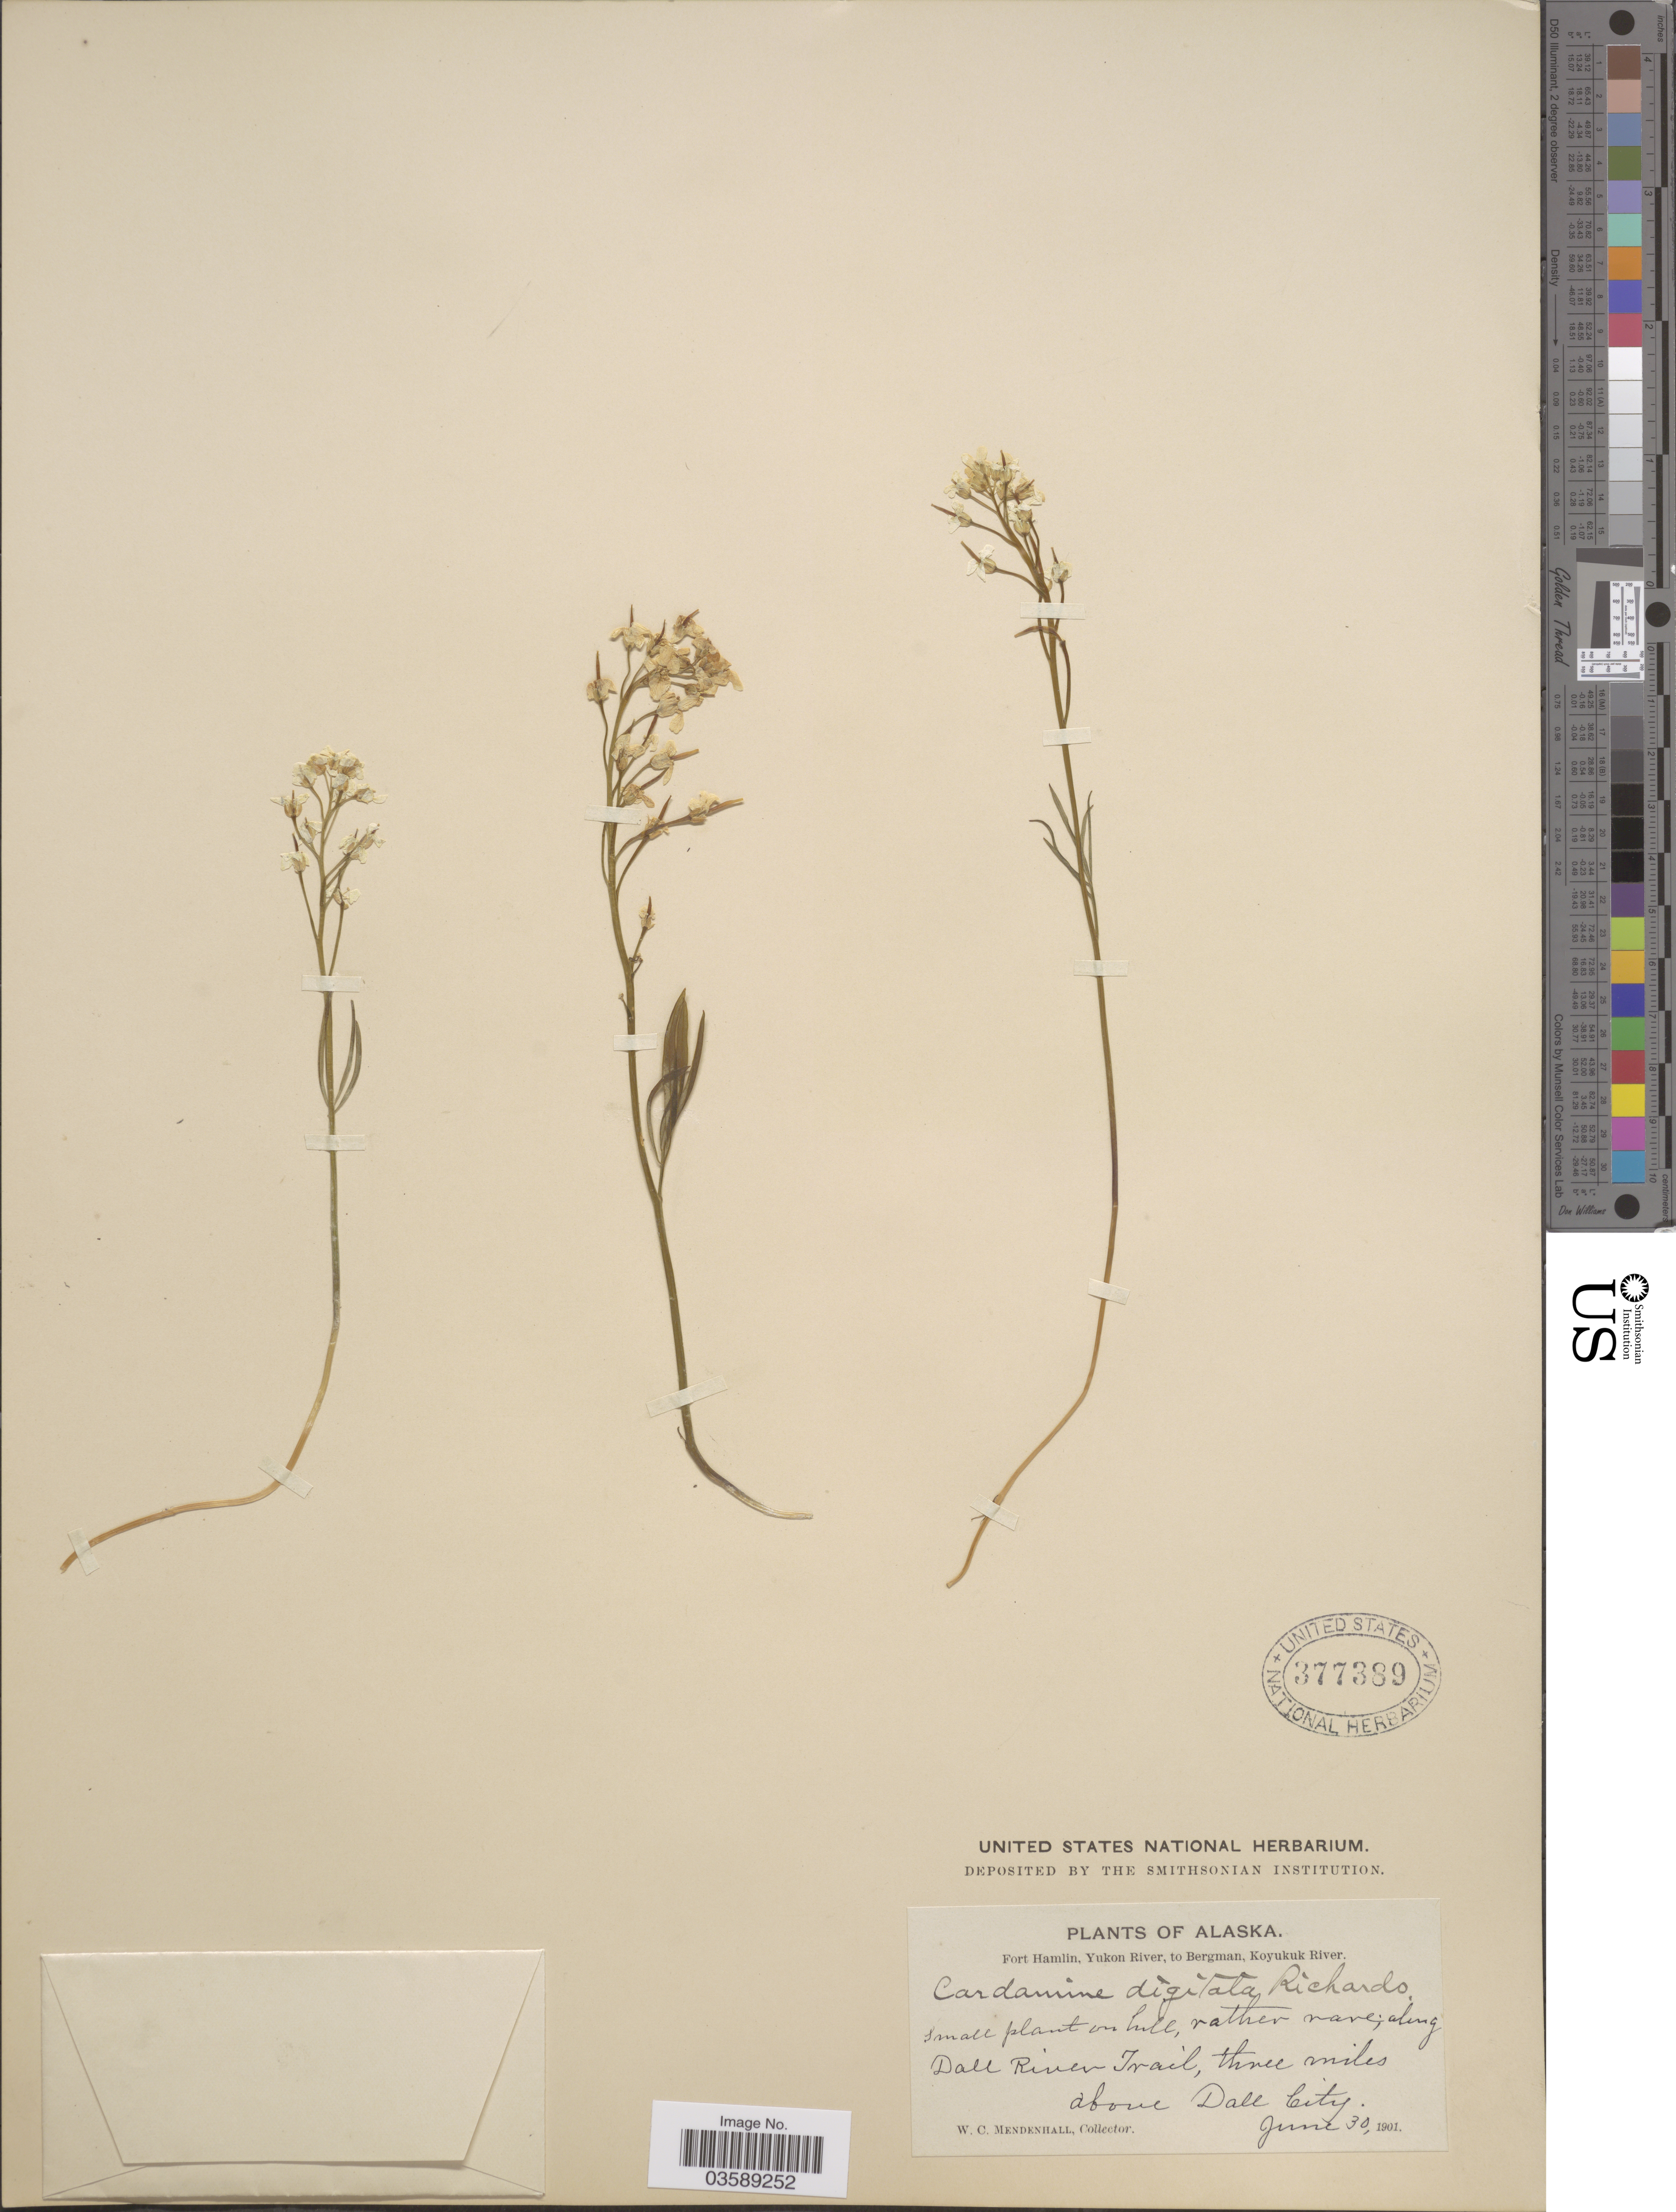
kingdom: Plantae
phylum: Tracheophyta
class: Magnoliopsida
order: Brassicales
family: Brassicaceae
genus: Cardamine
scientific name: Cardamine digitata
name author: Richardson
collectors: W. Mendenhall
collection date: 1901-06-30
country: United States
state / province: Alaska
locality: Fort Hamlin, Yukon River, to Bergman, Koyukuk River. Along Dall River Trail, three miles above Dall City.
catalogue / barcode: US 377389